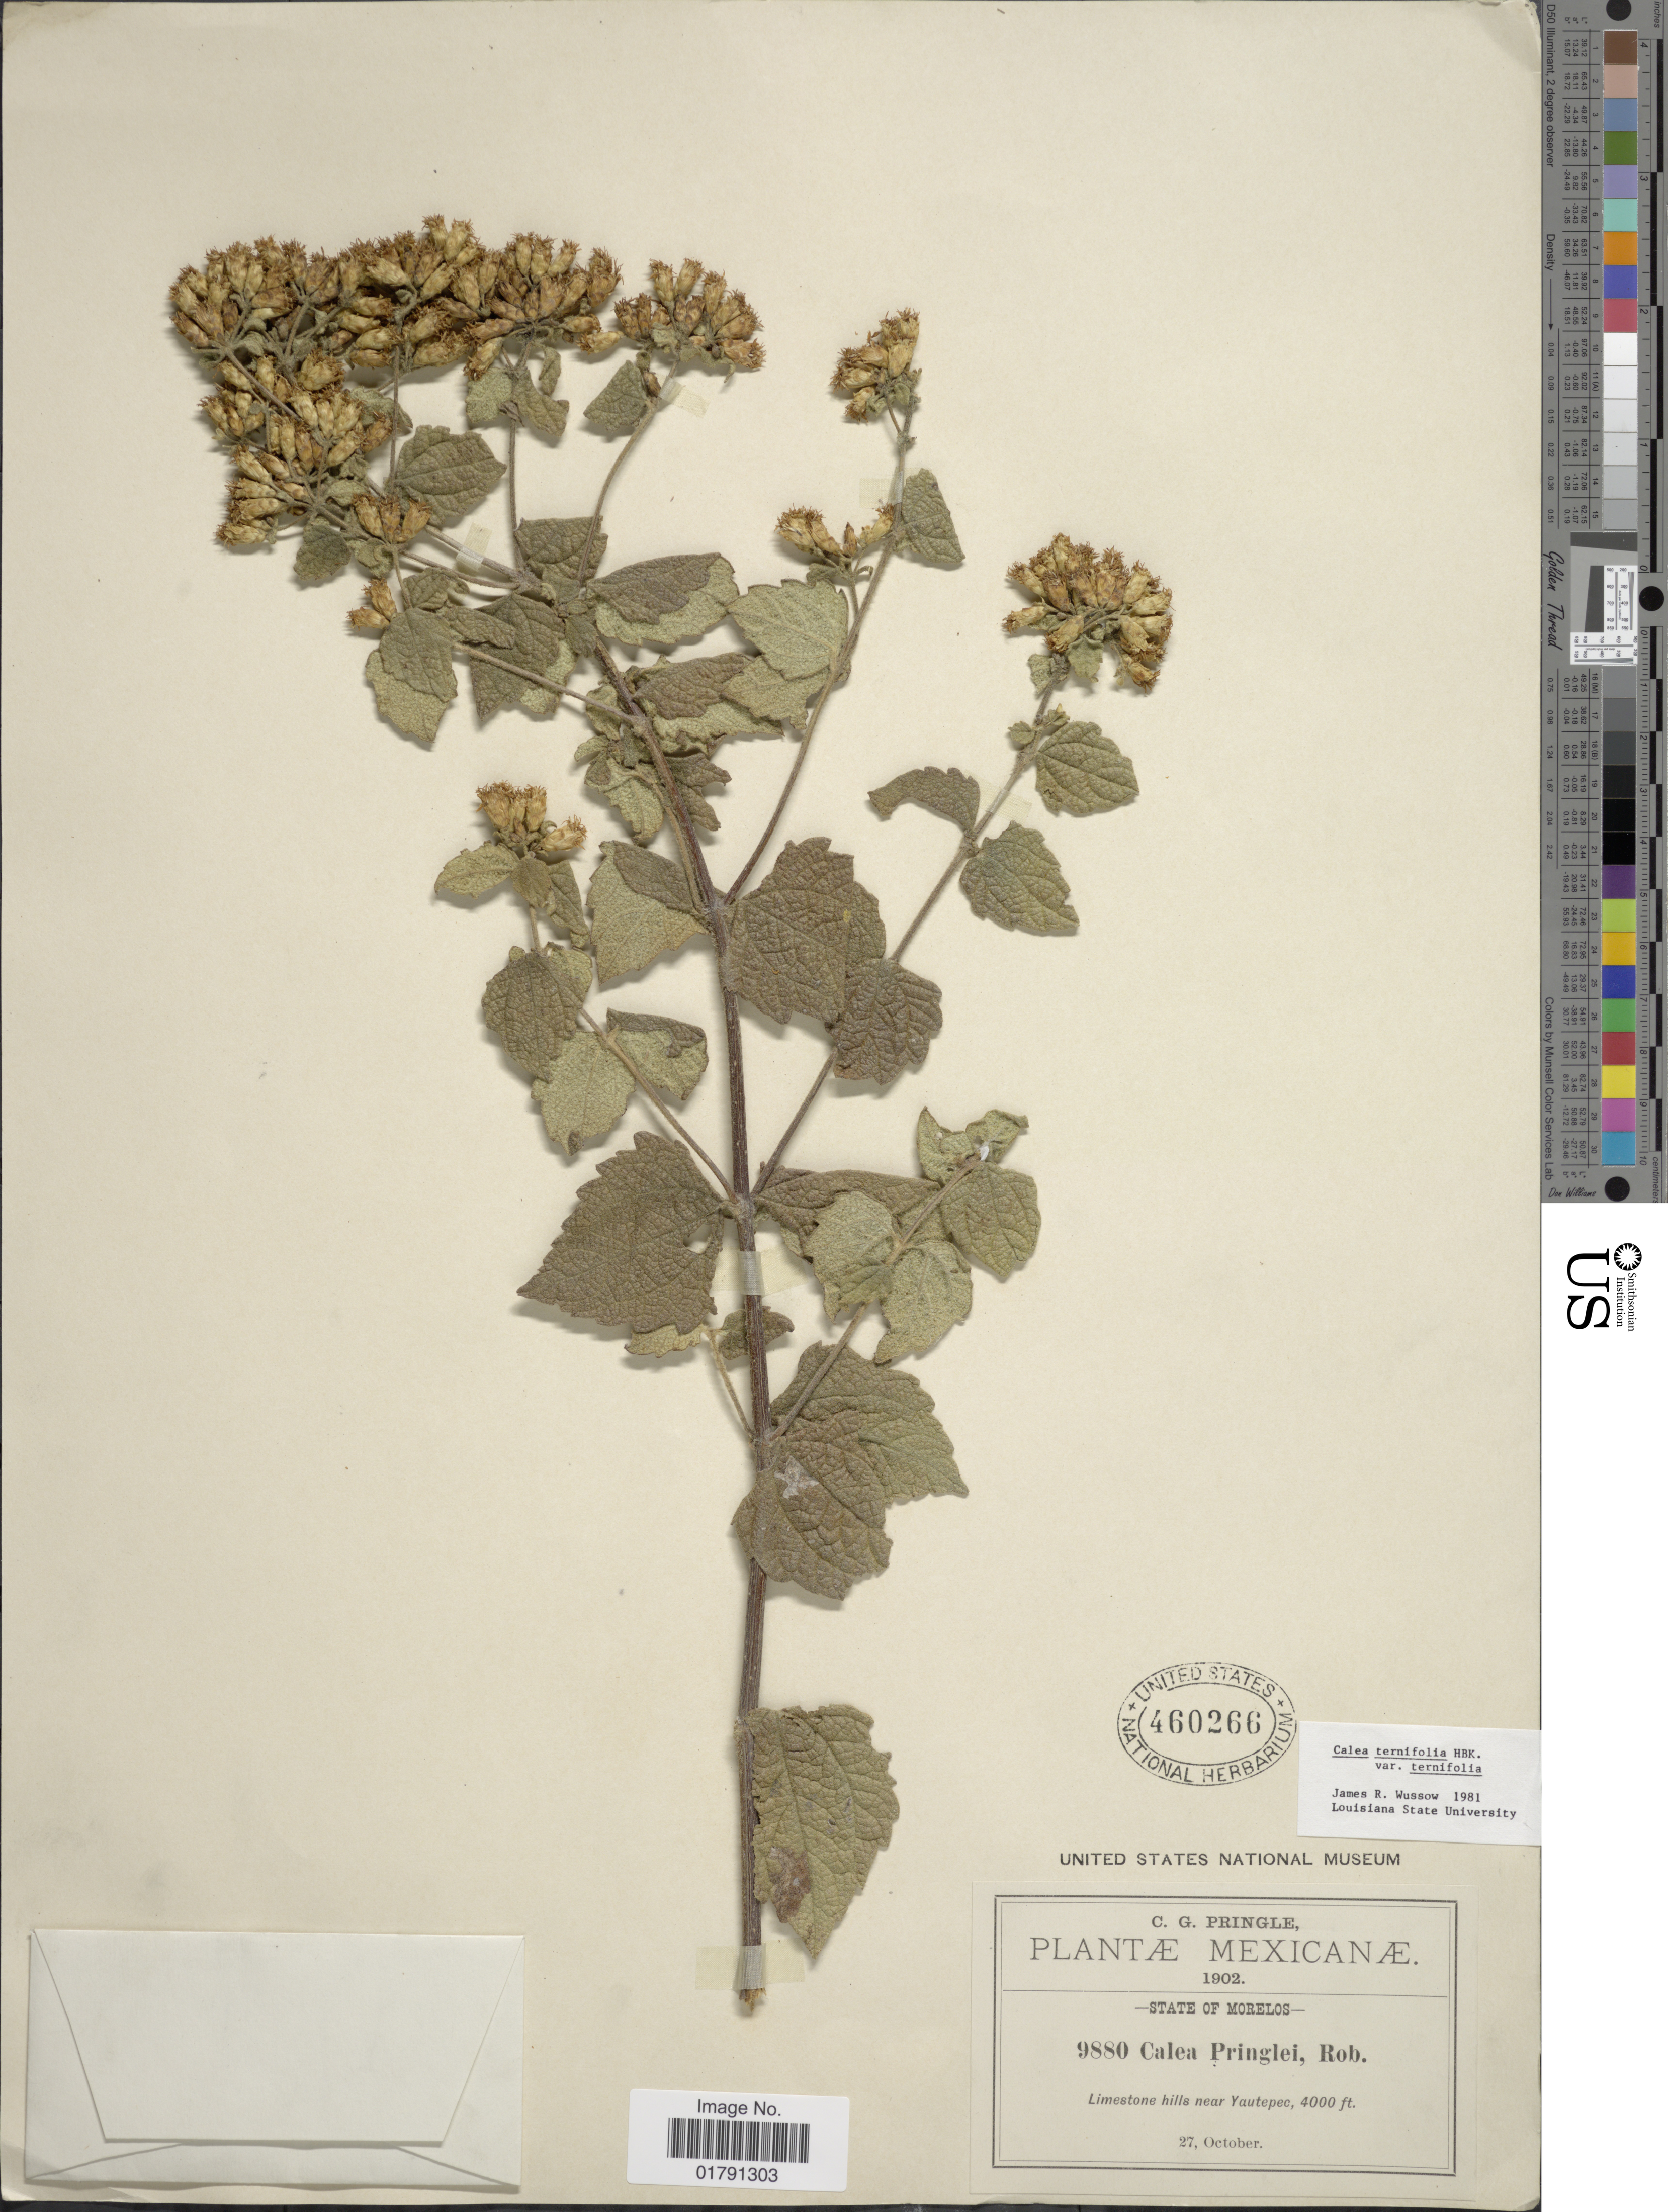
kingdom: Plantae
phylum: Tracheophyta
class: Magnoliopsida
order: Asterales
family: Asteraceae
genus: Calea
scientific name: Calea ternifolia var. ternifolia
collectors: C. G. Pringle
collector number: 9880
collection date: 1902-10-27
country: Mexico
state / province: Morelos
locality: Limestone hills near Yautepec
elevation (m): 1219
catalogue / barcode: US 460266